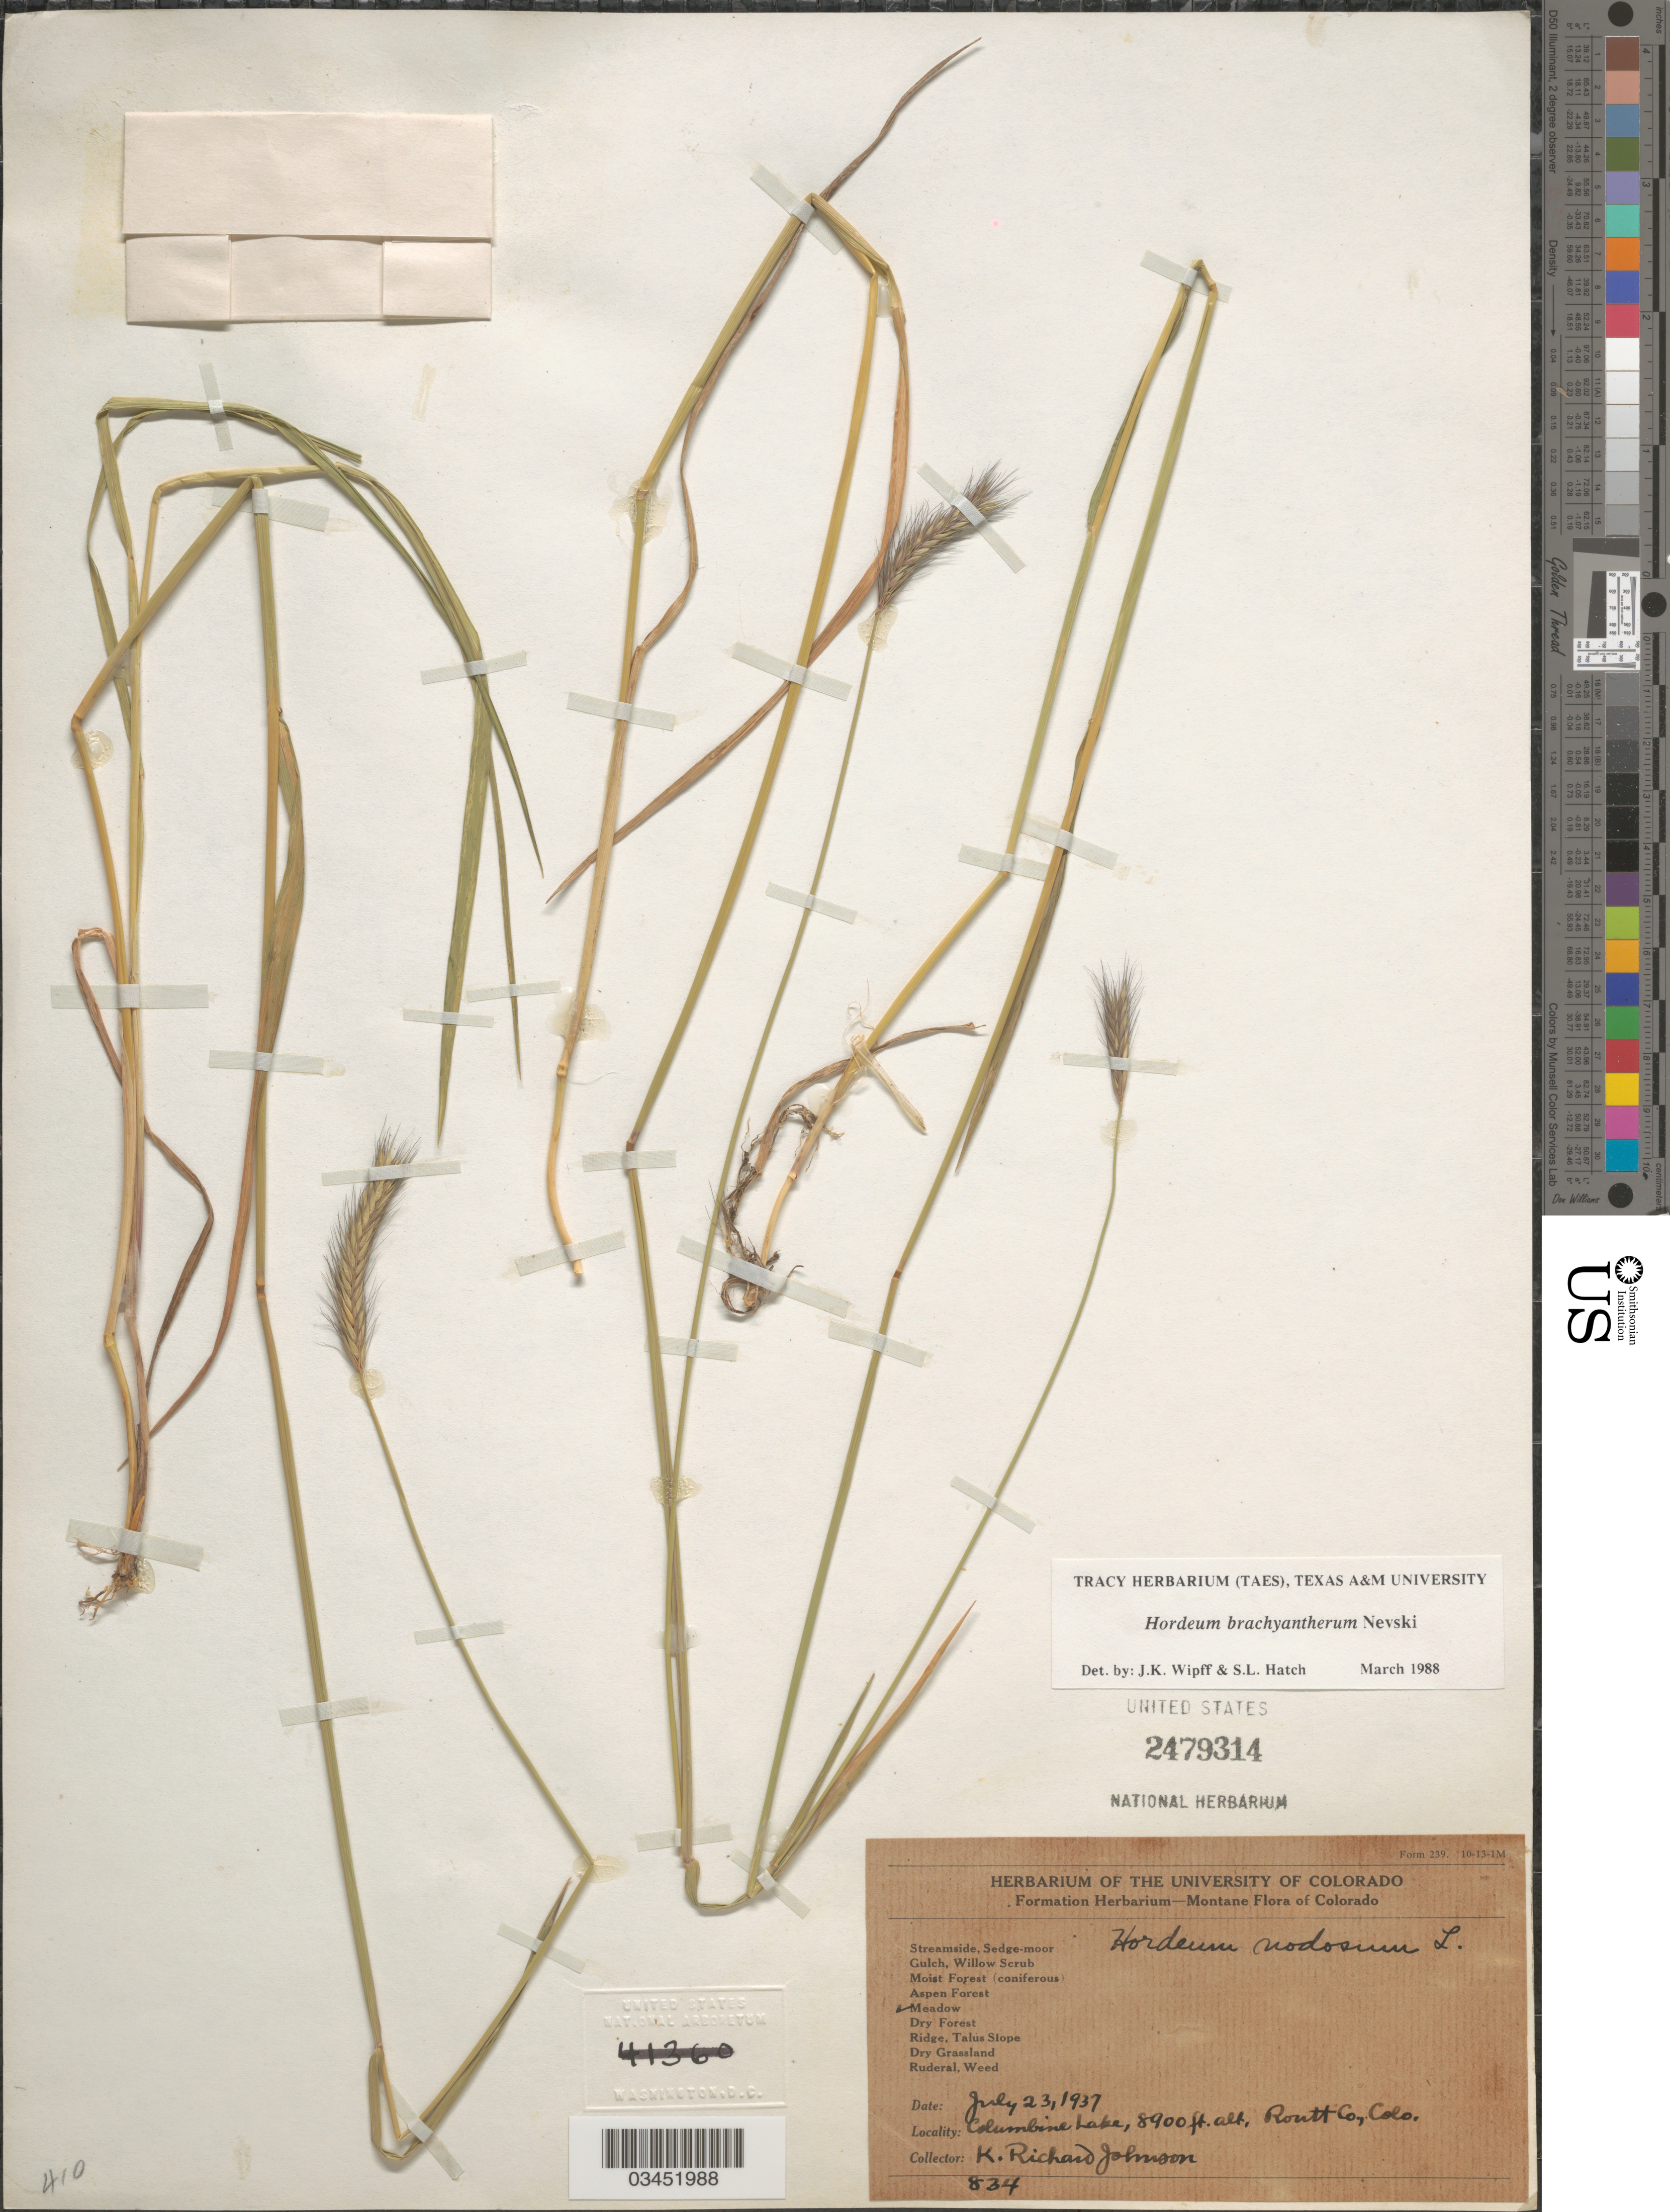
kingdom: Plantae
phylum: Tracheophyta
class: Liliopsida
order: Poales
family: Poaceae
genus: Hordeum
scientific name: Hordeum brachyantherum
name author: Nevski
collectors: K. Johnson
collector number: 834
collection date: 1937-07-23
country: United States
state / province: Colorado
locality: Columbine Lake, Routt Co.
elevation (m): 2713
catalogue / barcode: US 2479314